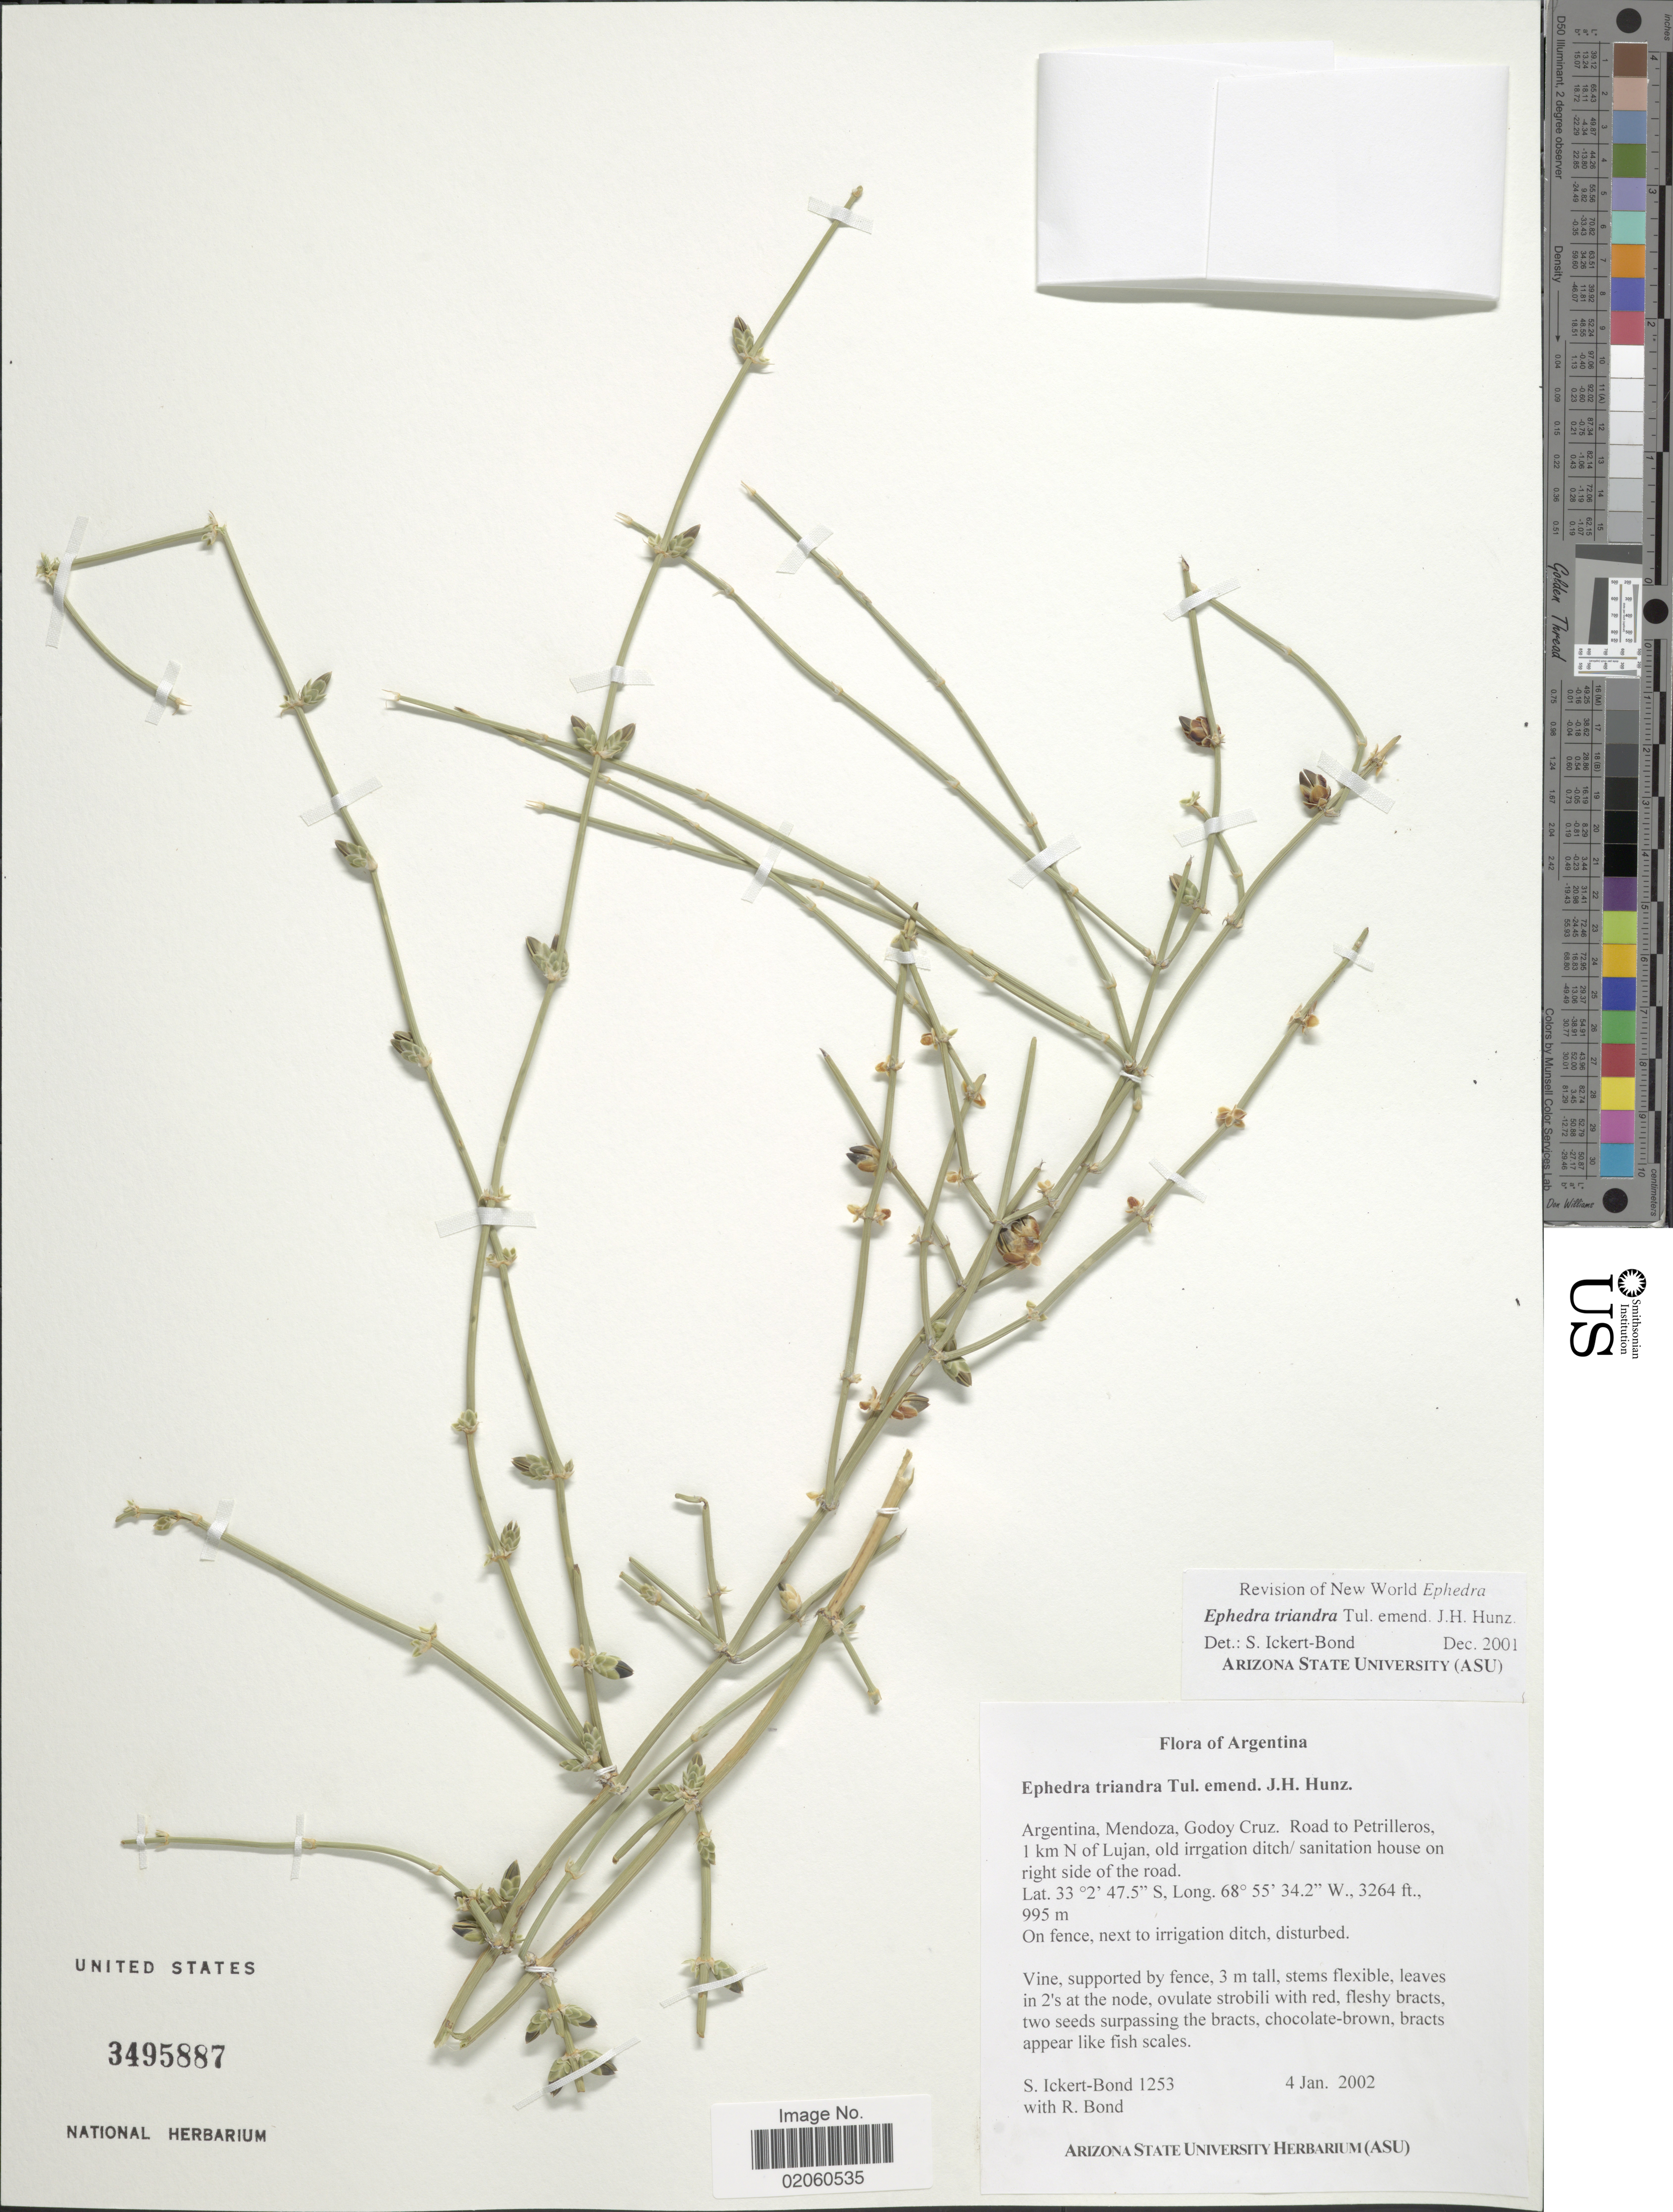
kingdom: Plantae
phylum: Tracheophyta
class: Gnetopsida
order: Ephedrales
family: Ephedraceae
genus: Ephedra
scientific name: Ephedra triandra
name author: Tul.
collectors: S. Ickert-Bond & R. Bond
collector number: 1253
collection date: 2002-01-04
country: Argentina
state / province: Mendoza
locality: Godoy Cruz, Road to Petrilleros, 1 km N of Lujan, old irrigation ditch/ sanitation house on right side of the road.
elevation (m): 995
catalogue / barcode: US 3495887